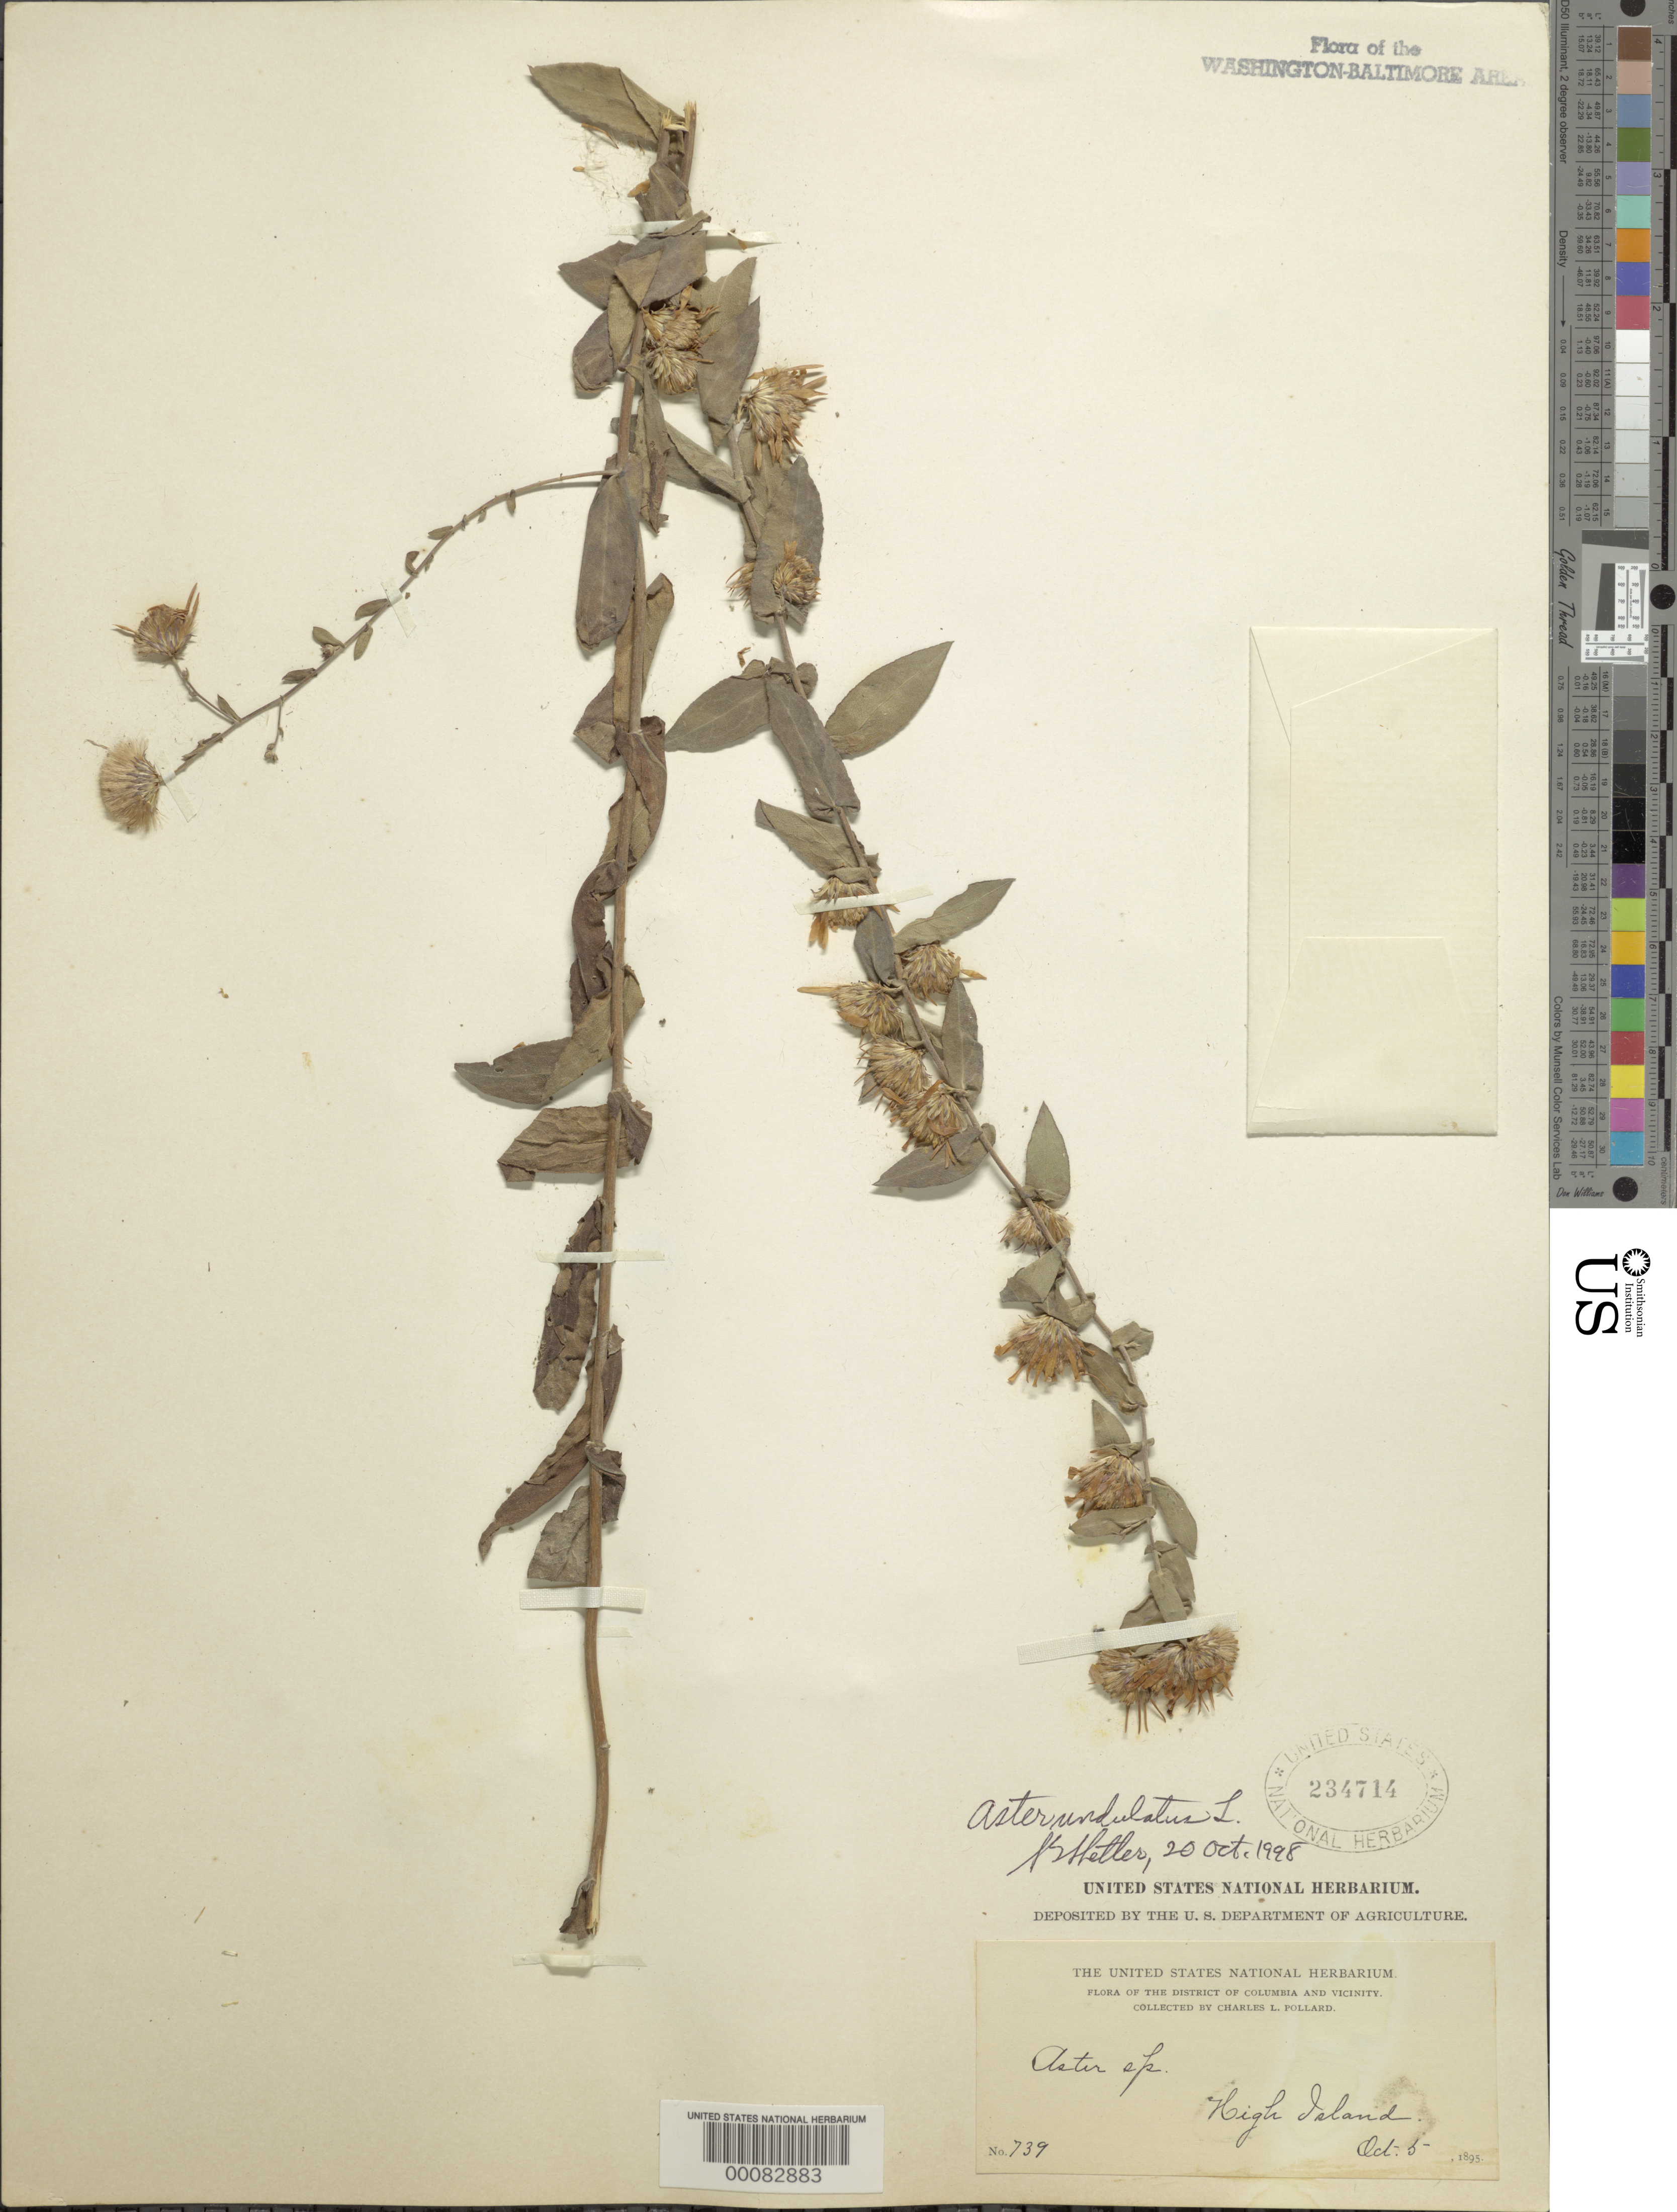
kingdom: Plantae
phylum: Tracheophyta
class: Magnoliopsida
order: Asterales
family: Asteraceae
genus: Symphyotrichum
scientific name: Symphyotrichum undulatum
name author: (L.) G.L. Nesom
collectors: C. L. Pollard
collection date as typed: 05 Oct 1895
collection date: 1895-10-05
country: United States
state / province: Maryland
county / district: Montgomery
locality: High Island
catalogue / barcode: US 234714